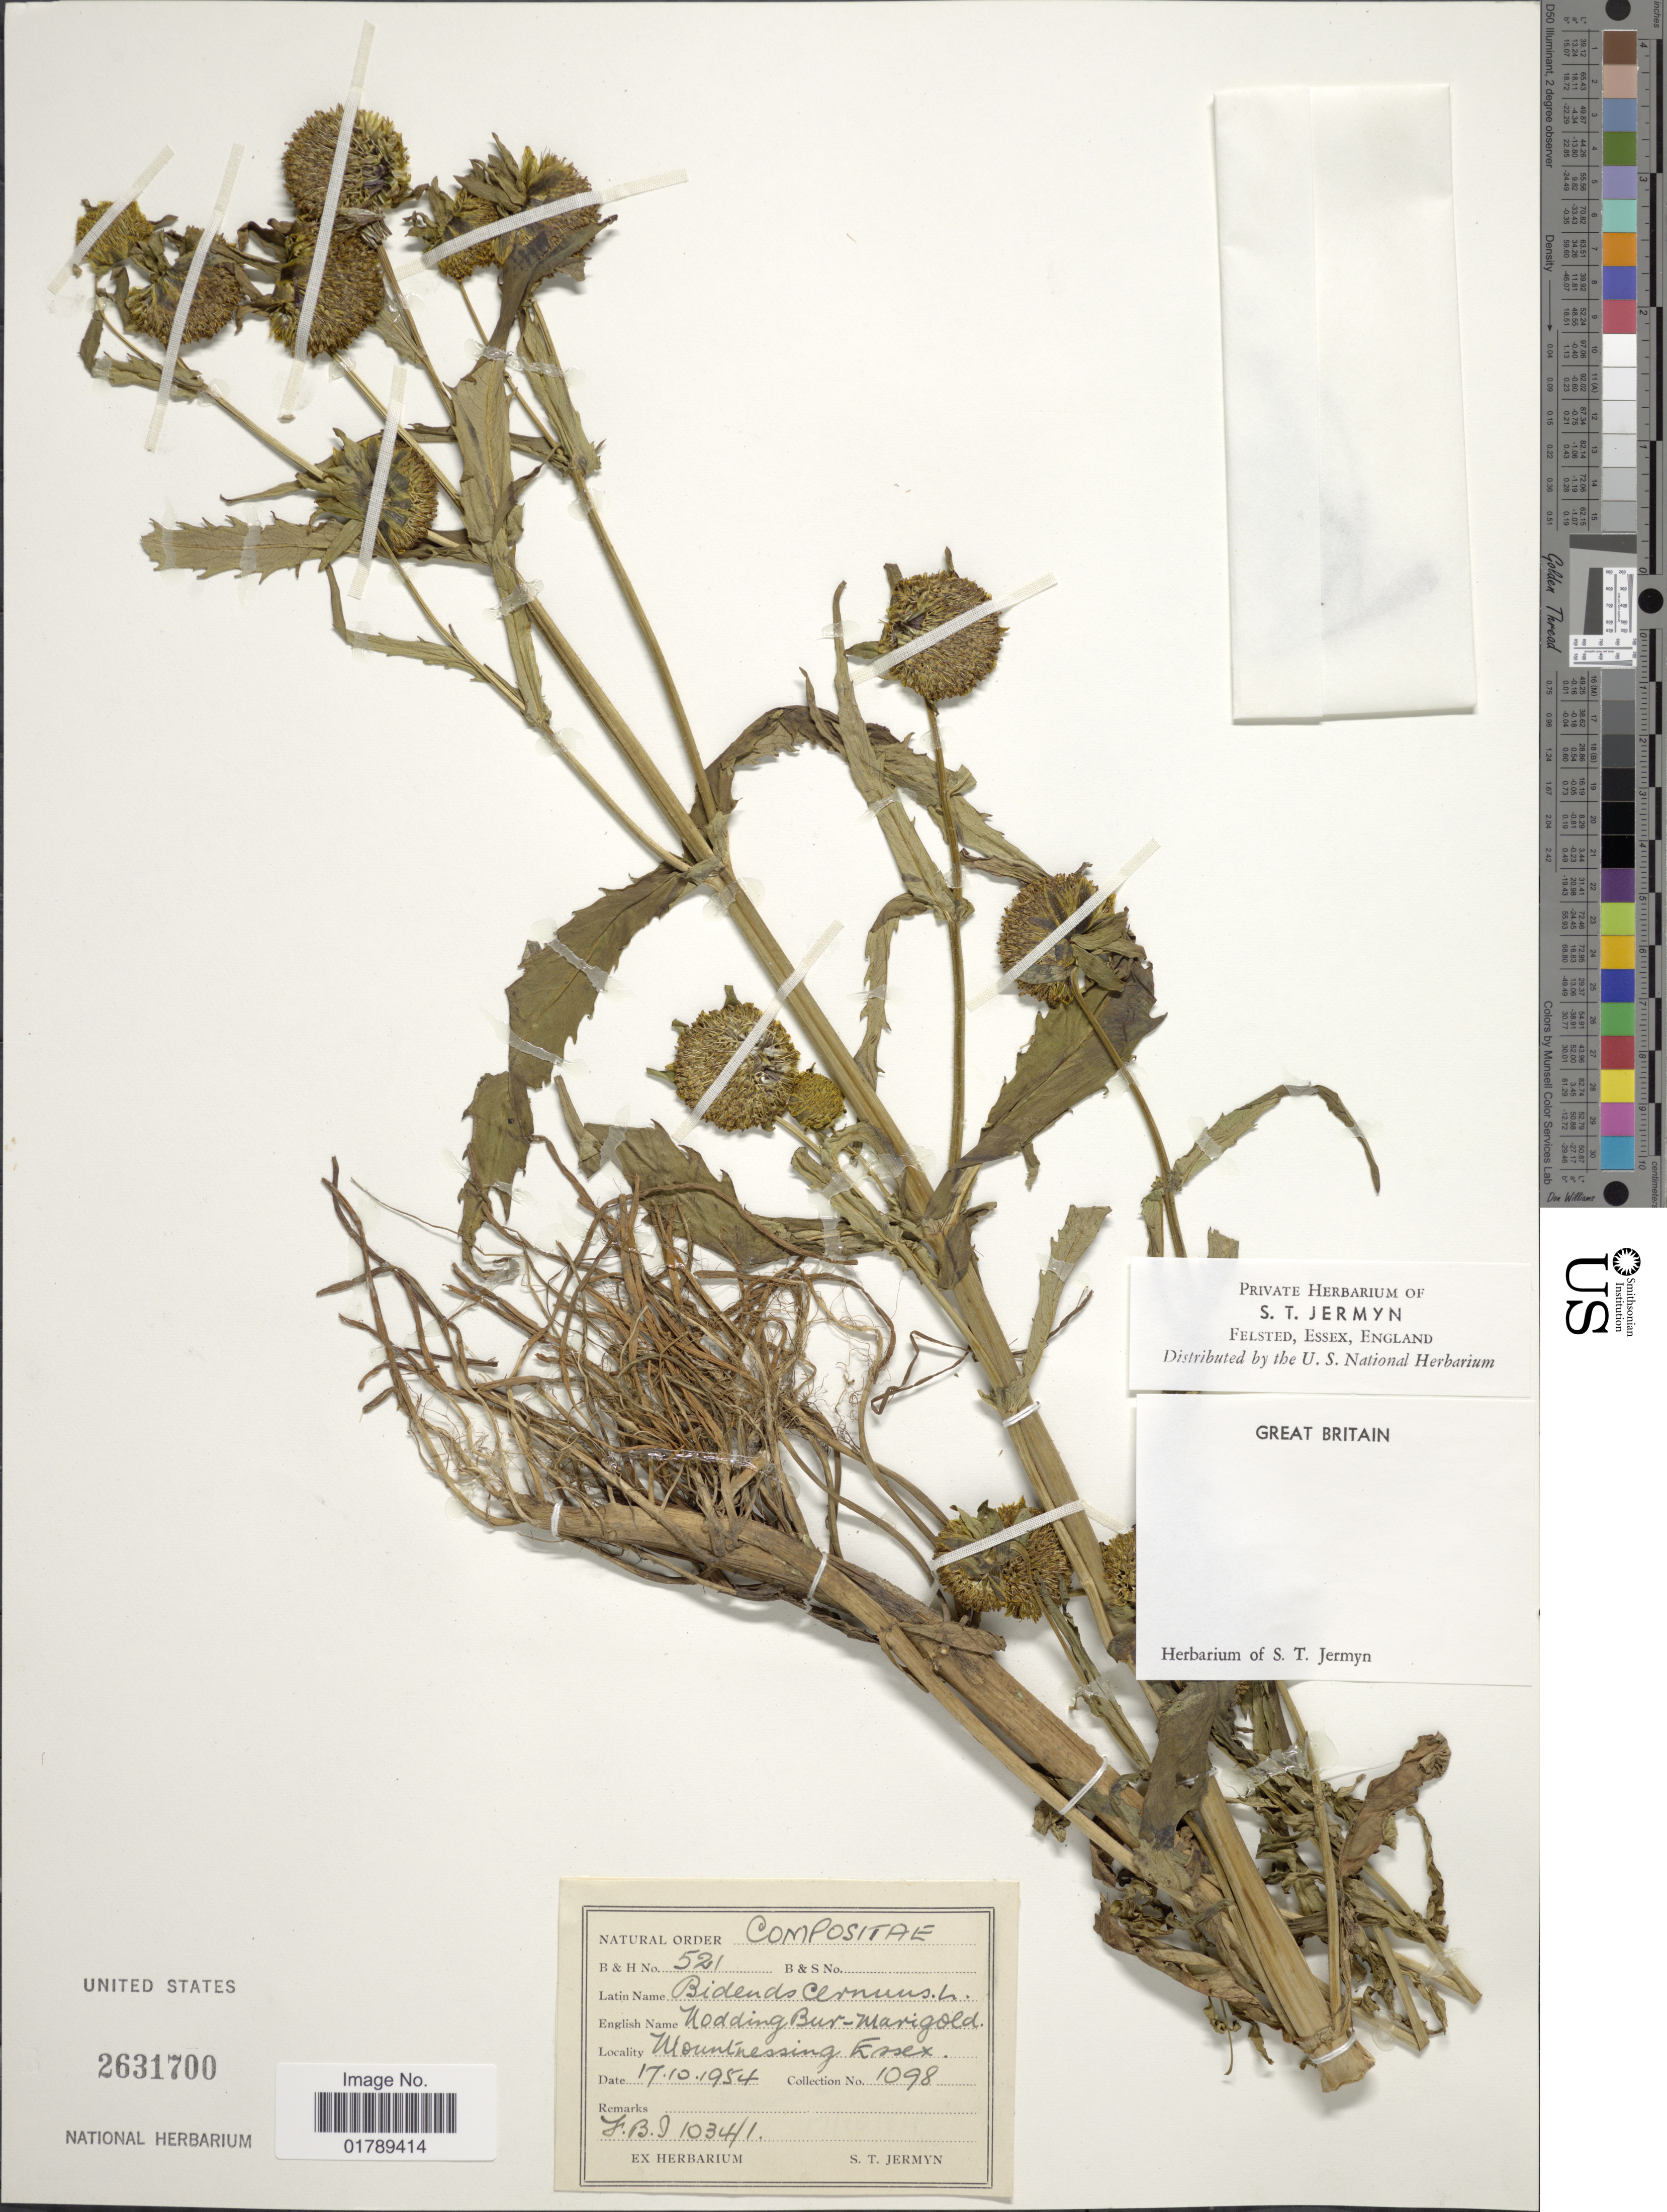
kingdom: Plantae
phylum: Tracheophyta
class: Magnoliopsida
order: Asterales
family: Asteraceae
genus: Bidens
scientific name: Bidens cernua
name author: L.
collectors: S. Jermyn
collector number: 1098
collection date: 1954-10-17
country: United Kingdom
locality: Mountnessing Essex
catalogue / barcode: US 2631700